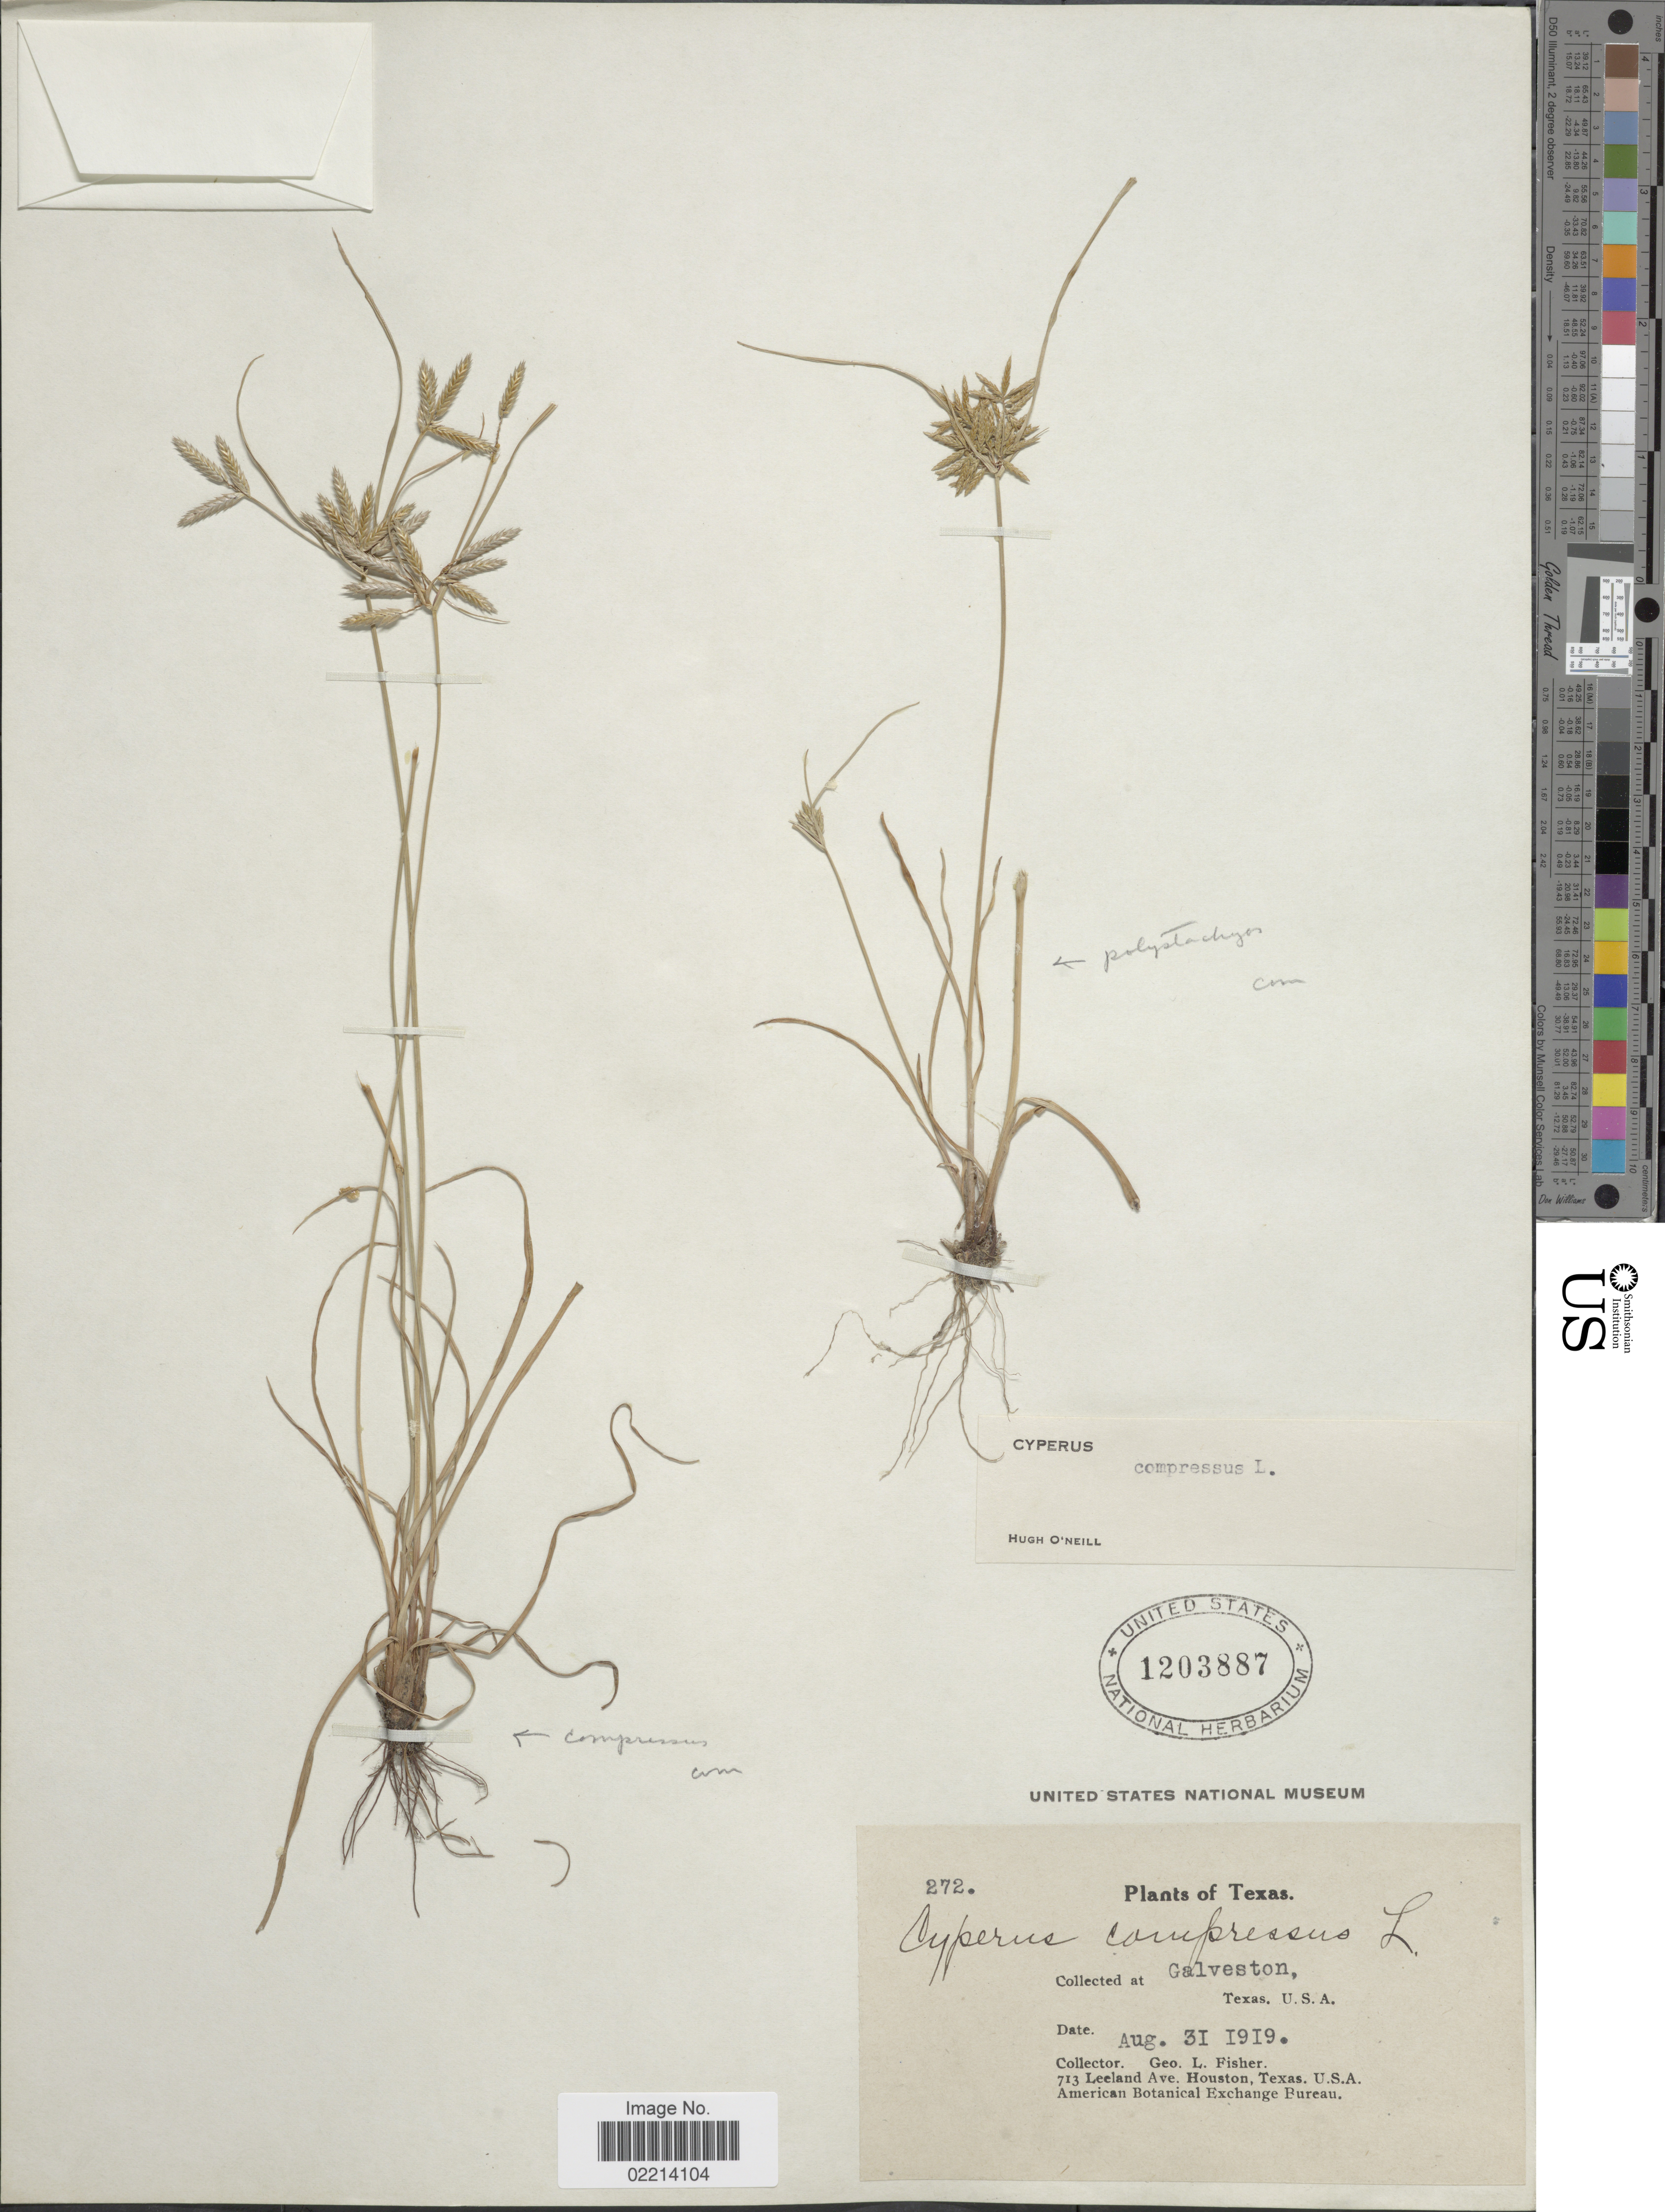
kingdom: Plantae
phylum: Tracheophyta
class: Liliopsida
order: Poales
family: Cyperaceae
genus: Cyperus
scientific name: Cyperus compressus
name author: L.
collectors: G. L. Fisher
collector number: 272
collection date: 1919-08-31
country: United States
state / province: Texas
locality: Galveston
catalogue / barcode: US 1203887